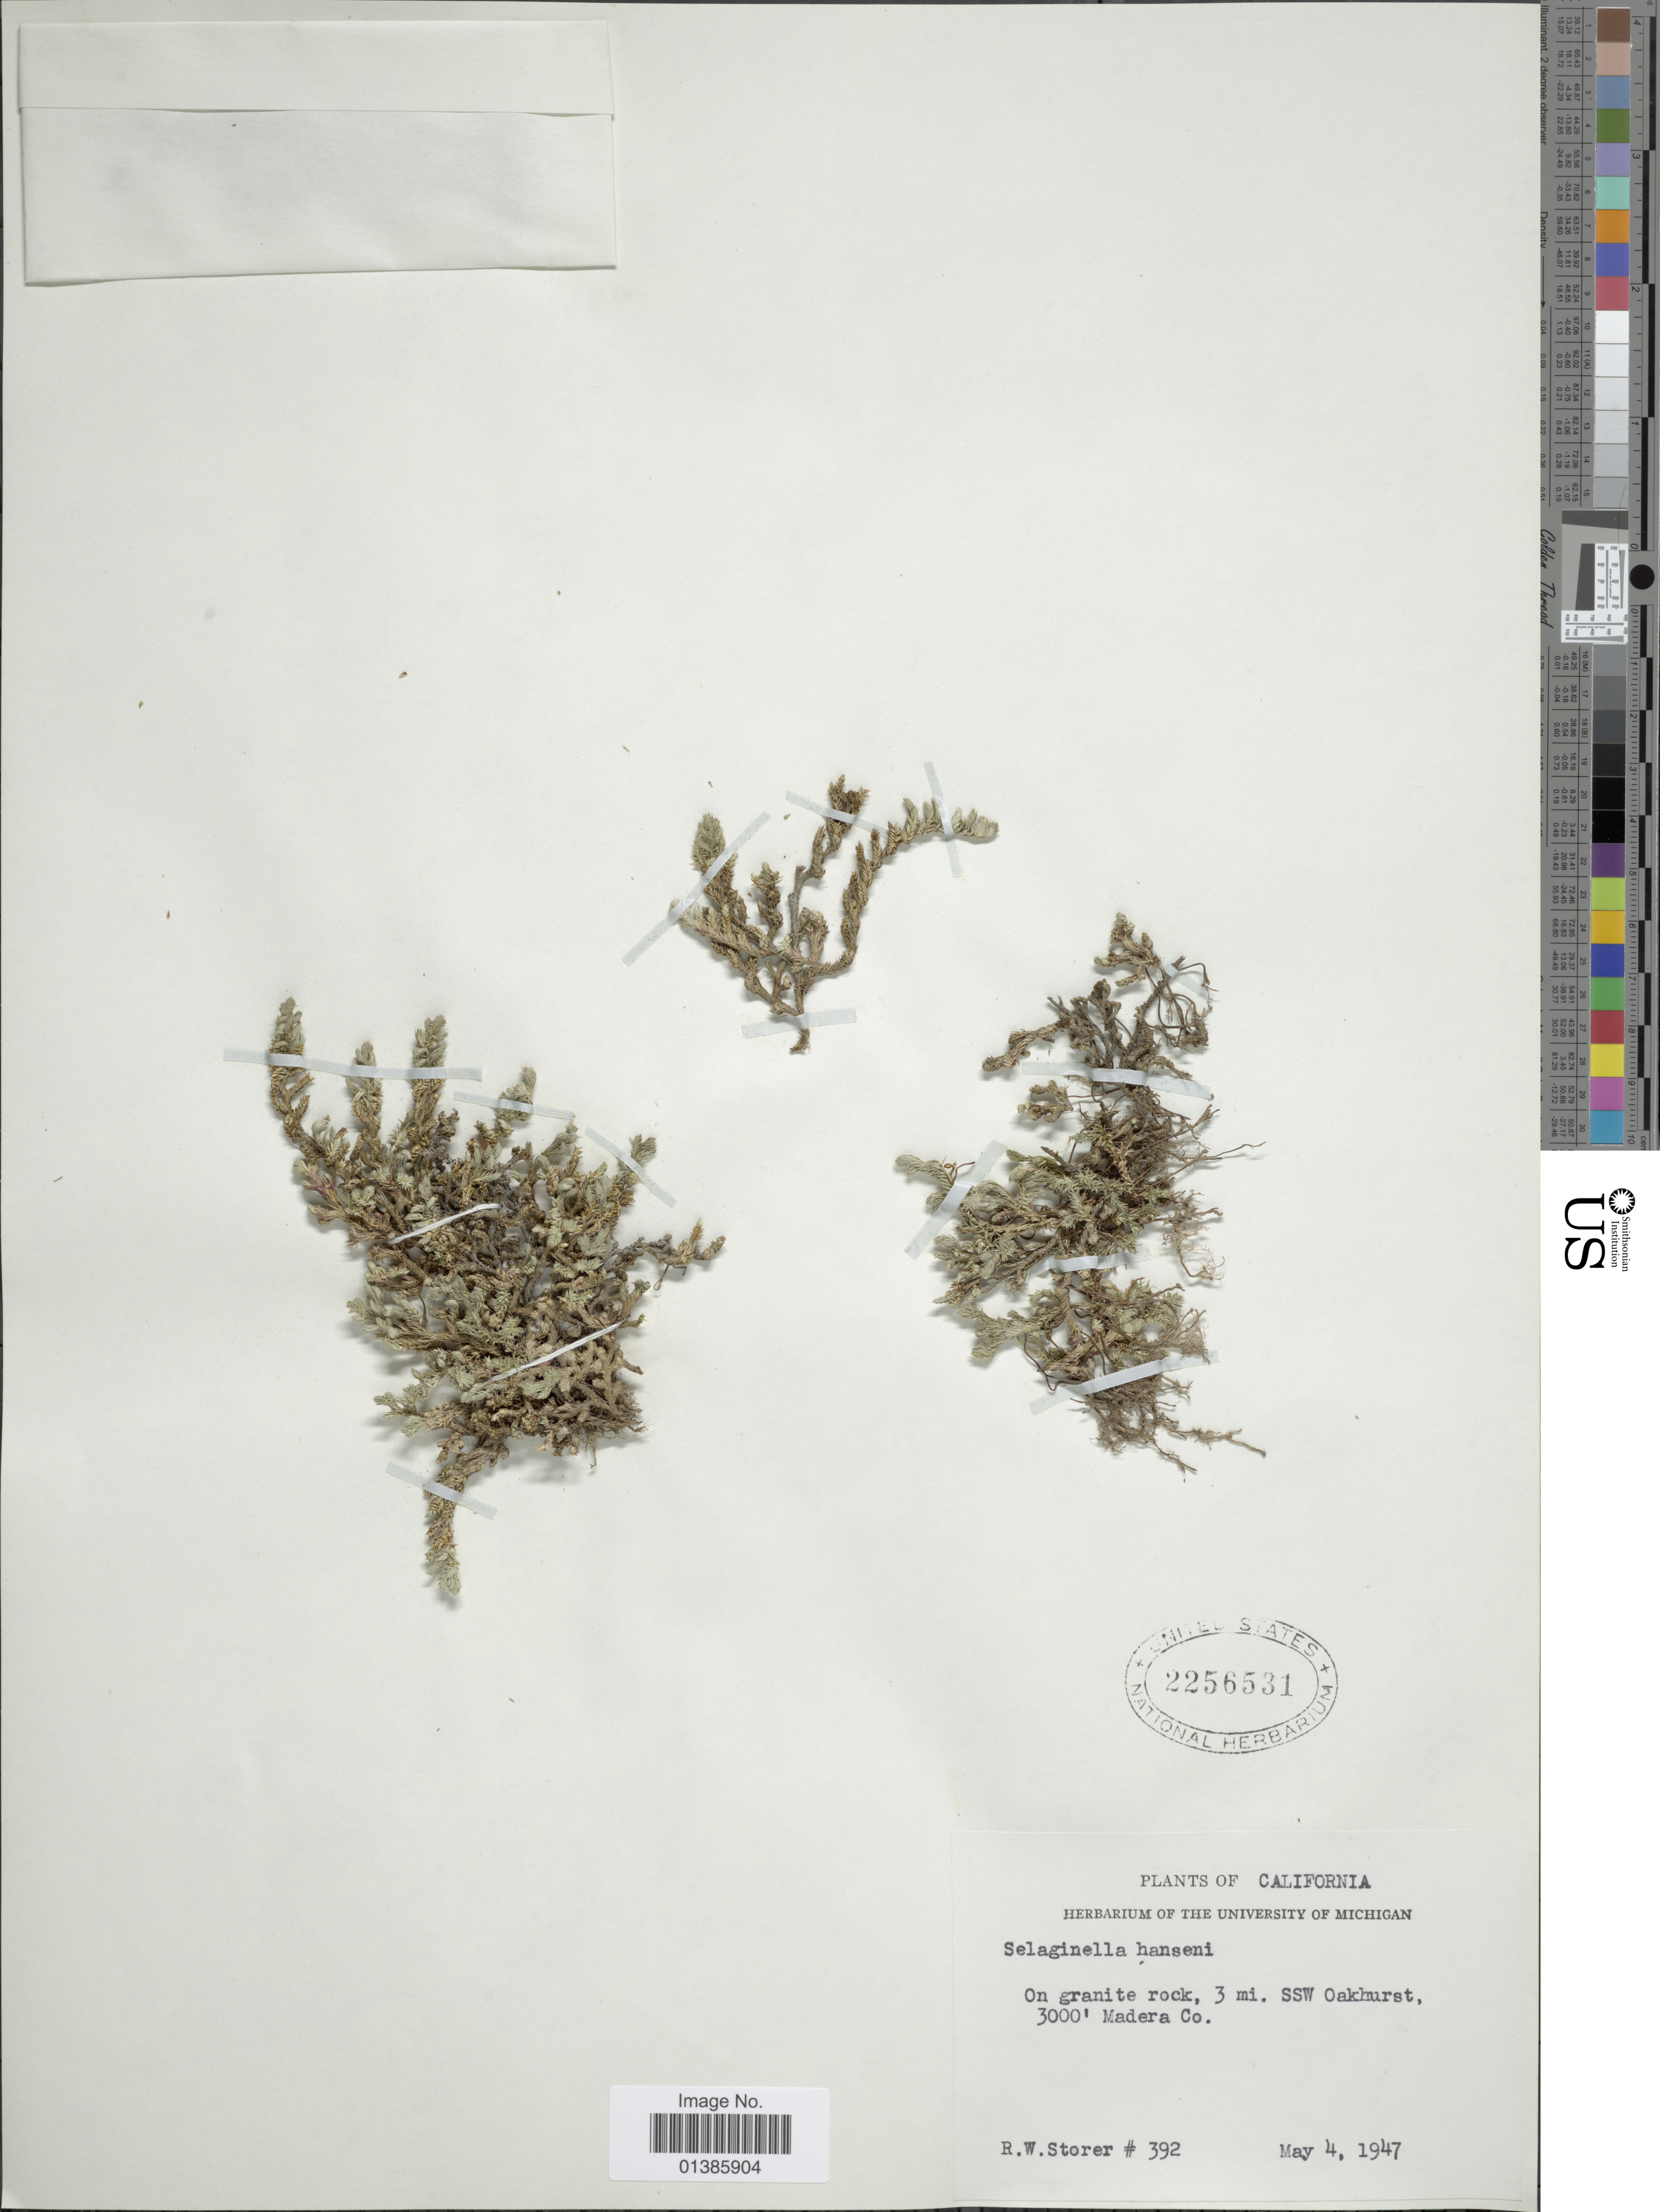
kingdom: Plantae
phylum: Tracheophyta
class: Lycopodiopsida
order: Selaginellales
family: Selaginellaceae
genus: Selaginella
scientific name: Selaginella hansenii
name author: Hieron.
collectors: R. Storer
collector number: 392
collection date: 1947-05-04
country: United States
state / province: California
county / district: Madera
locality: On granite rock, 3 mi. SSW Oakhurst, Madera Co.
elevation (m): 914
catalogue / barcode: US 2256531